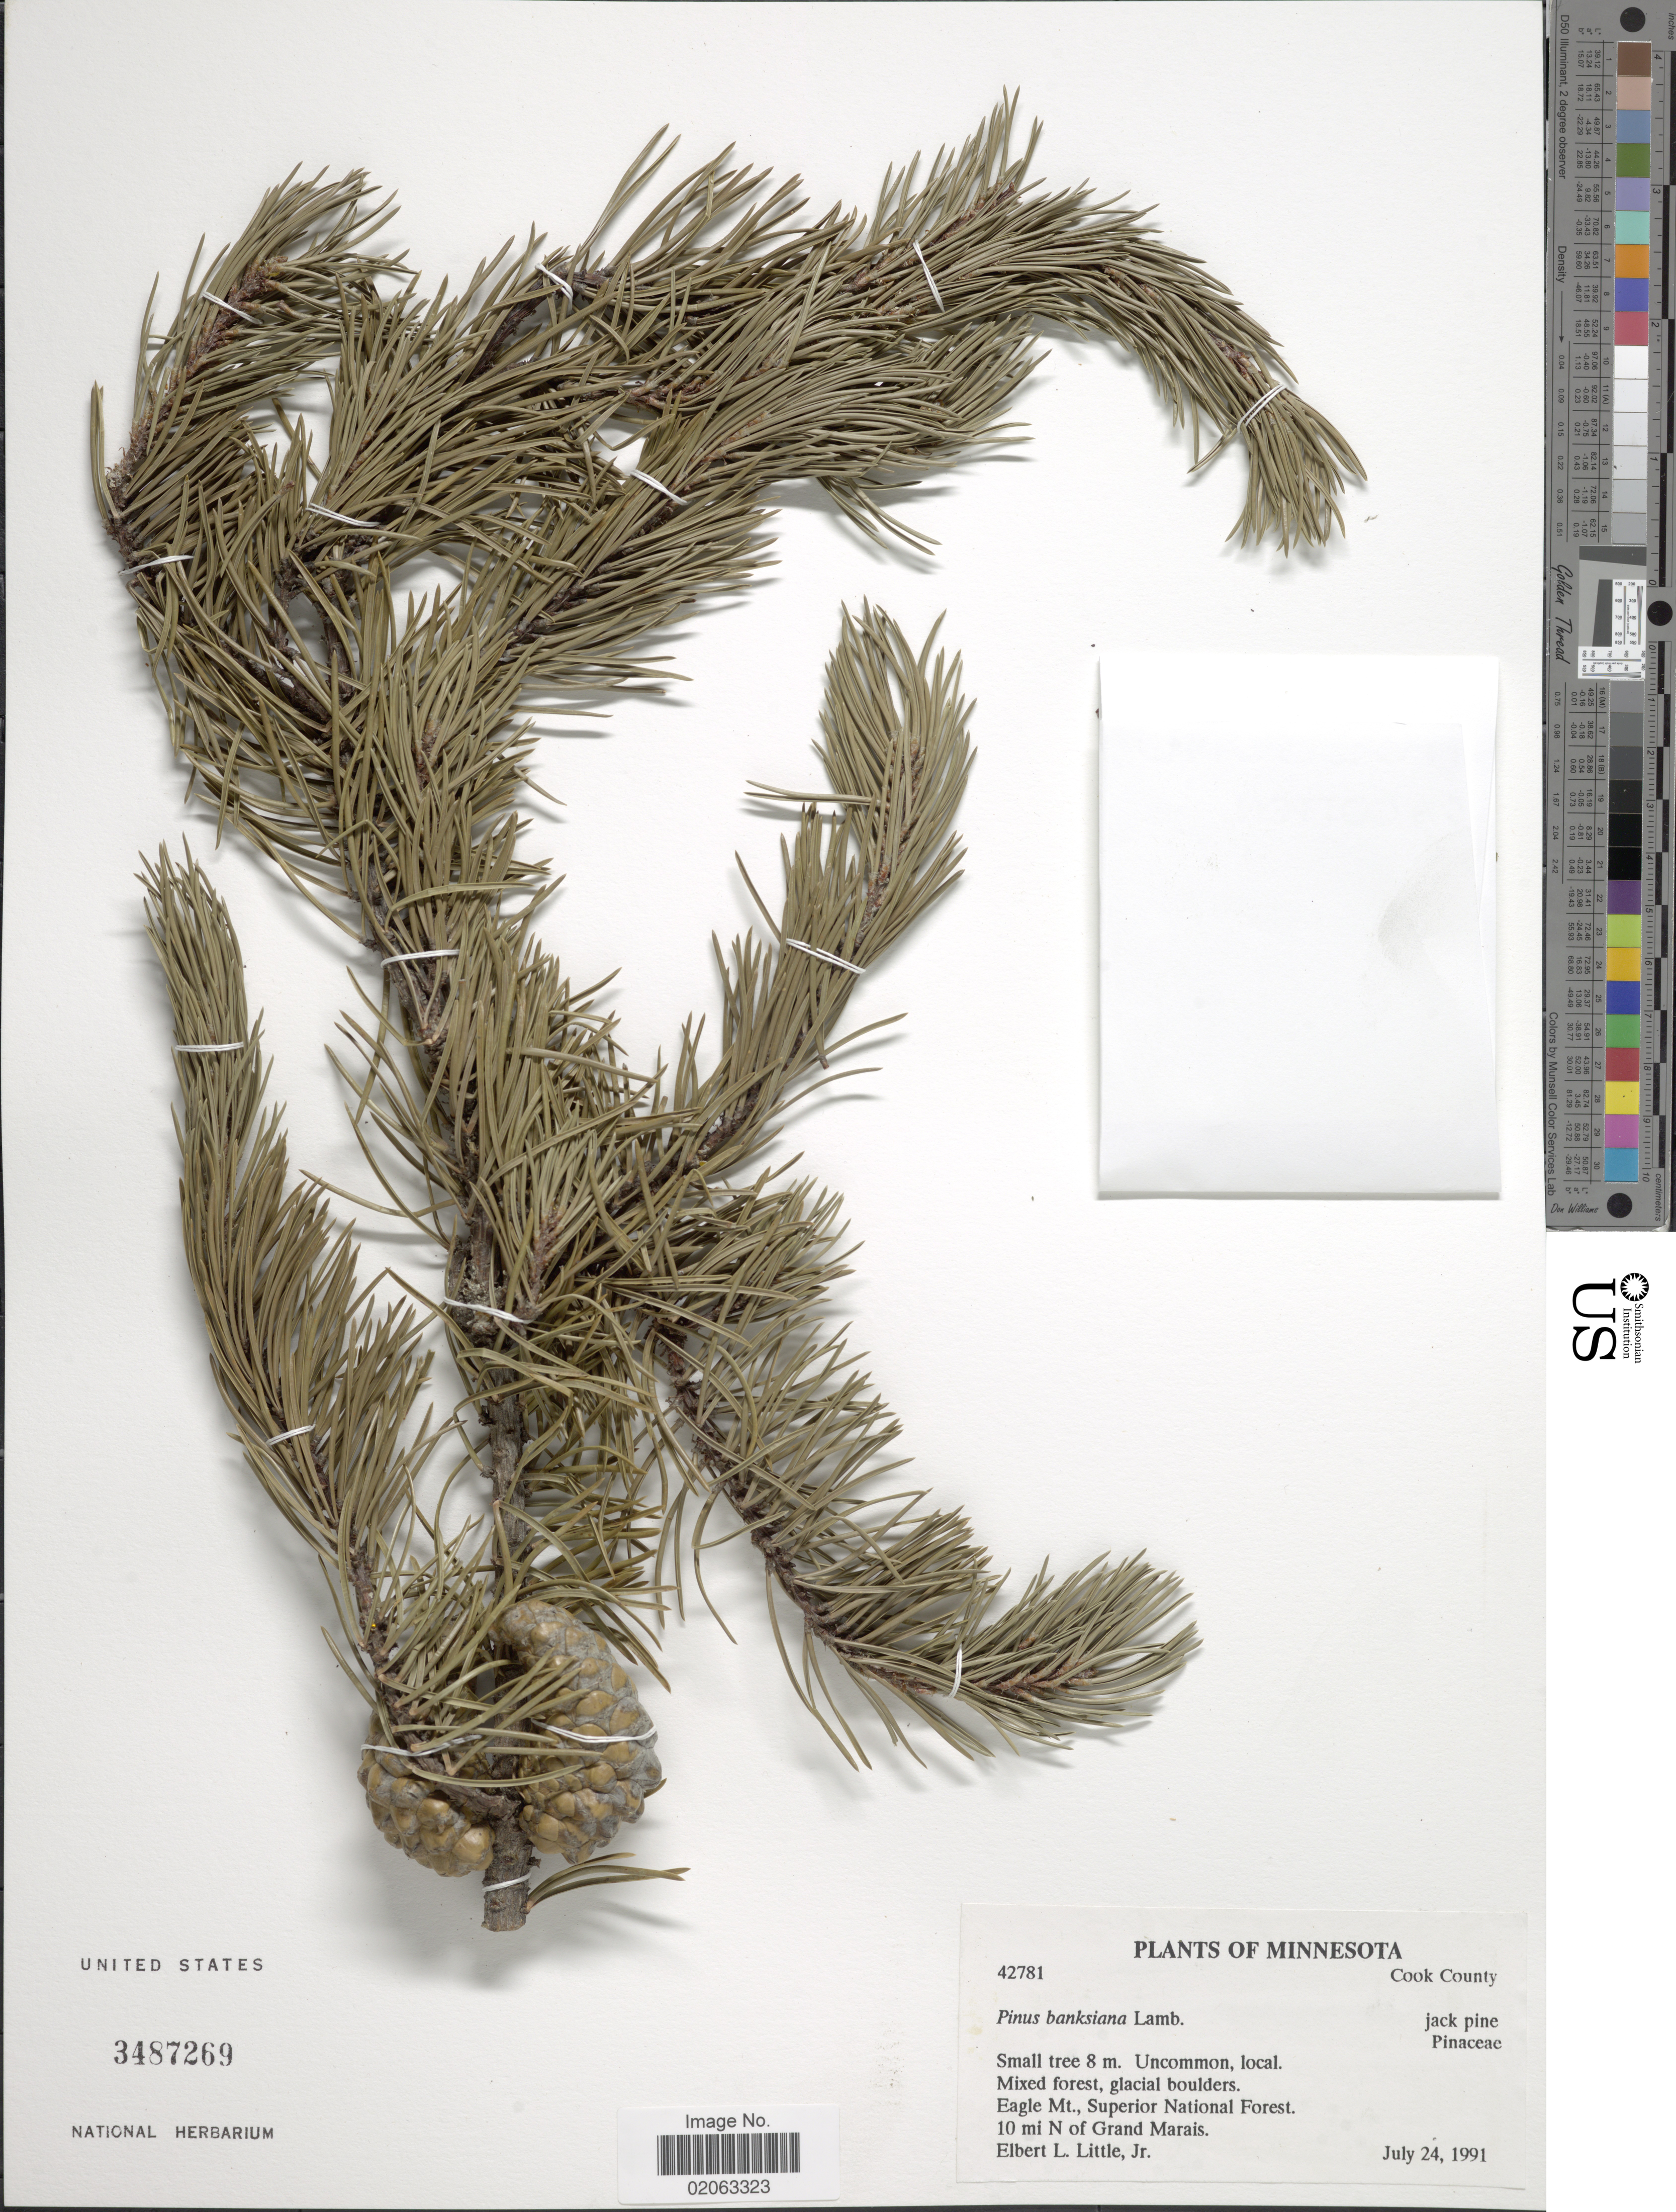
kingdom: Plantae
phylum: Tracheophyta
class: Pinopsida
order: Pinales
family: Pinaceae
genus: Pinus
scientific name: Pinus banksiana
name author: Lamb.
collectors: E. L. Little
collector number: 42781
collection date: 1991-07-24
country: United States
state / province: Minnesota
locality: Cook County, Eagle Mt., Superior National Forest. 10 mi N of Grand Marais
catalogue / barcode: US 3487269